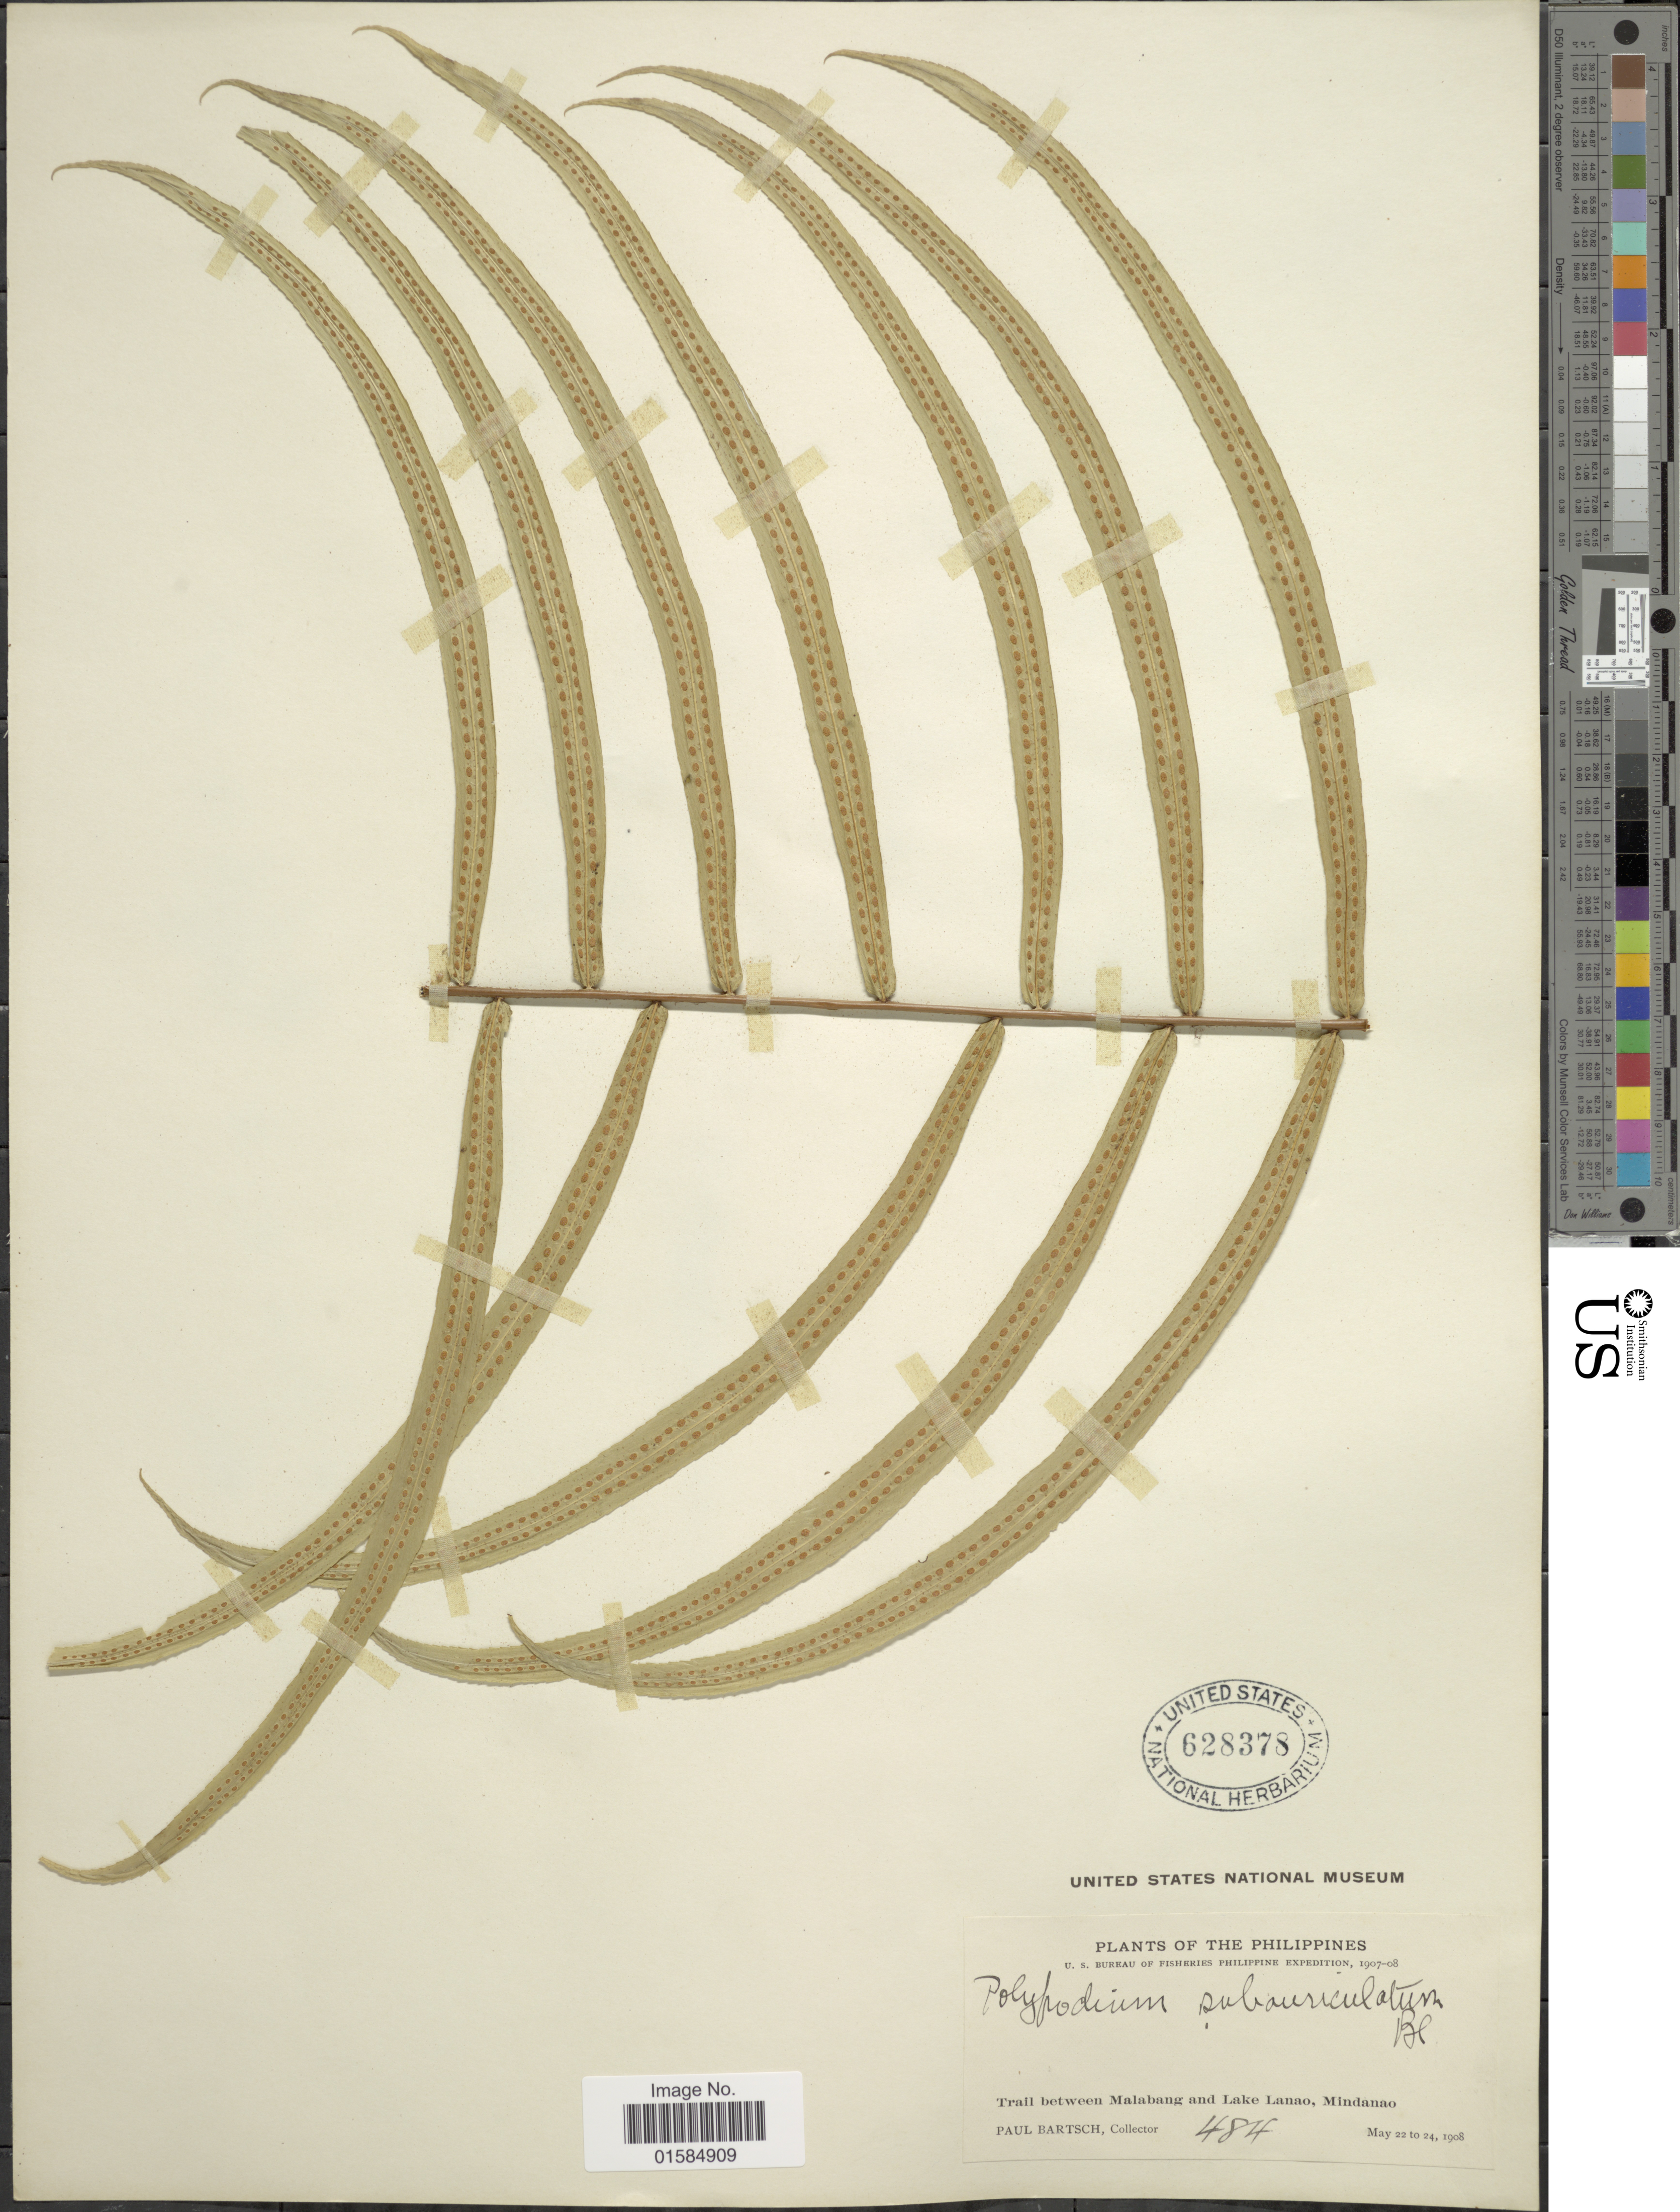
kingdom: Plantae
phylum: Tracheophyta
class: Polypodiopsida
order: Polypodiales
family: Polypodiaceae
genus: Goniophlebium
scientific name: Goniophlebium subauriculatum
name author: (Blume) C. Presl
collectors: P. Bartsch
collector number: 484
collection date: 1908-05-22/1908-05-24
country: Philippines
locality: Trail between Malabang and Lake Lanao, Mindanao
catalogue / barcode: US 628378